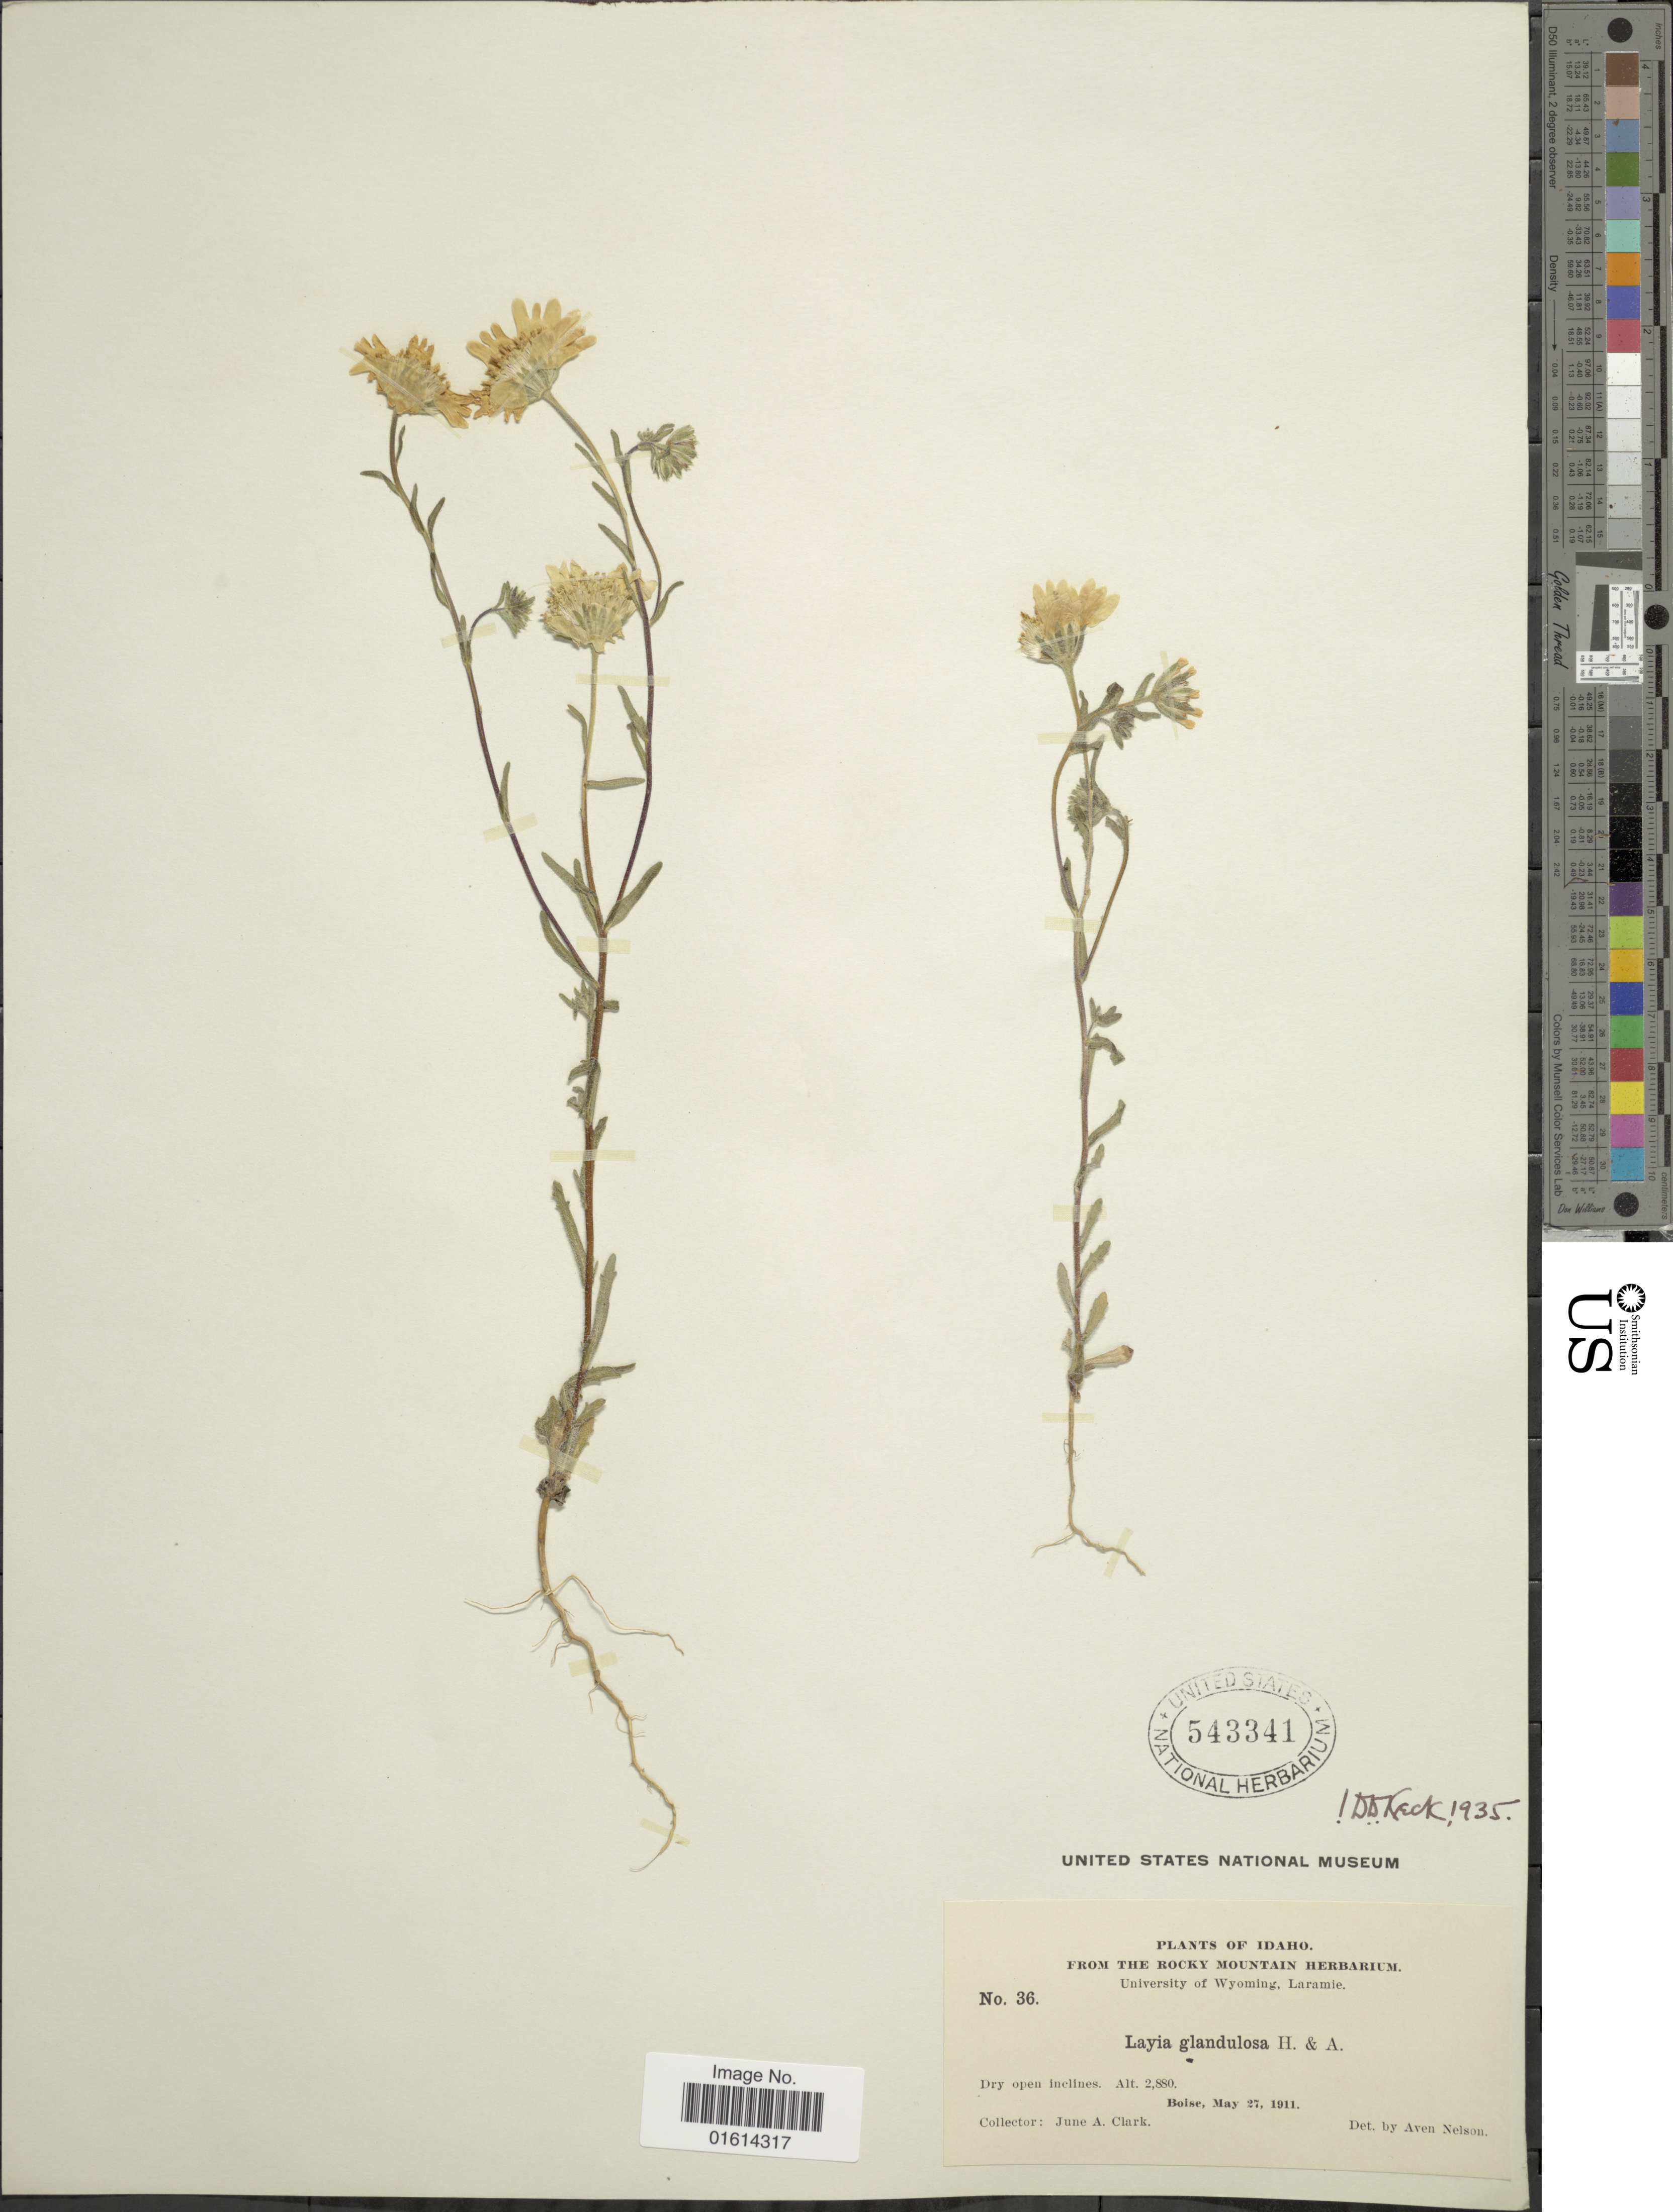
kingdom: Plantae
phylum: Tracheophyta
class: Magnoliopsida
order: Asterales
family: Asteraceae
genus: Layia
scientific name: Layia glandulosa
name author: Hook. & Arn.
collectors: J. A. Clark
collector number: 36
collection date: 1911-05-27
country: United States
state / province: Idaho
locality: Boise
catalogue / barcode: US 543341